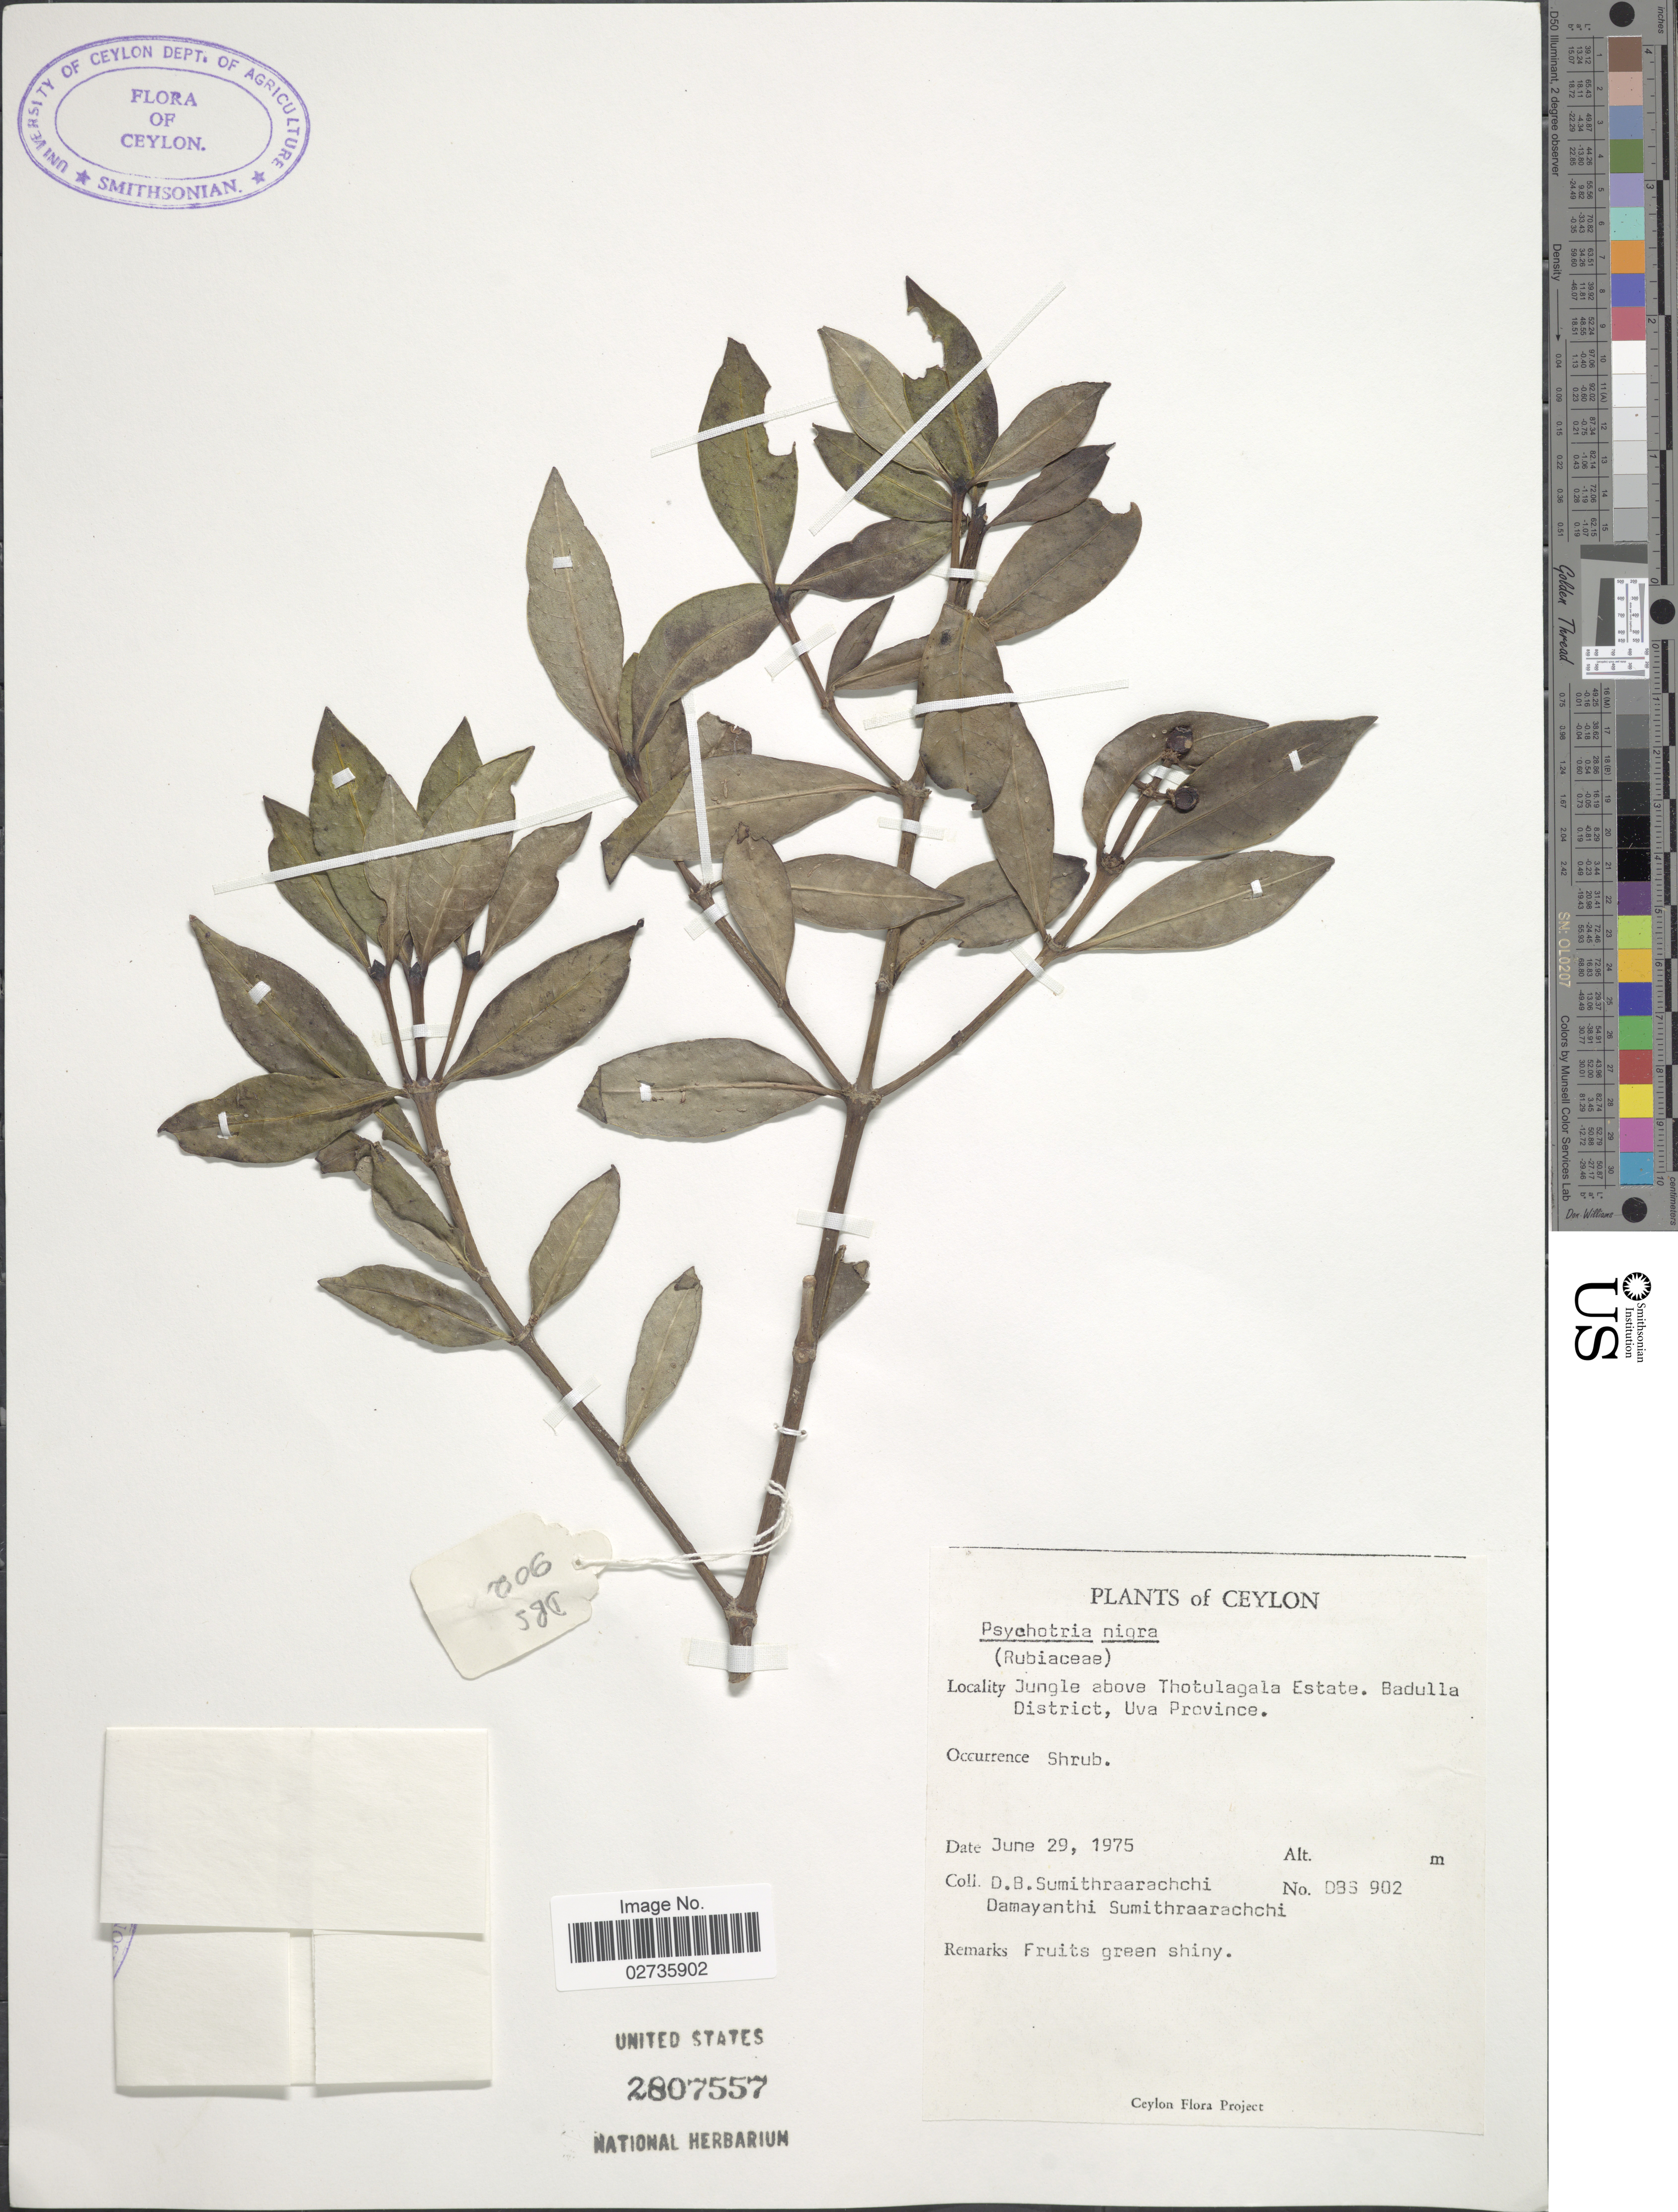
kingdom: Plantae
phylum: Tracheophyta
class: Magnoliopsida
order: Gentianales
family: Rubiaceae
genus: Psychotria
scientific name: Psychotria sp.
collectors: D. B. Sumithraarachchi & D. Sumithraarachchi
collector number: DBS 902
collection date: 1975-06-29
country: Sri Lanka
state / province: Uva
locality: Ceylon, Jungle above Thotulagala Estate. badulla District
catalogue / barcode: US 2807557